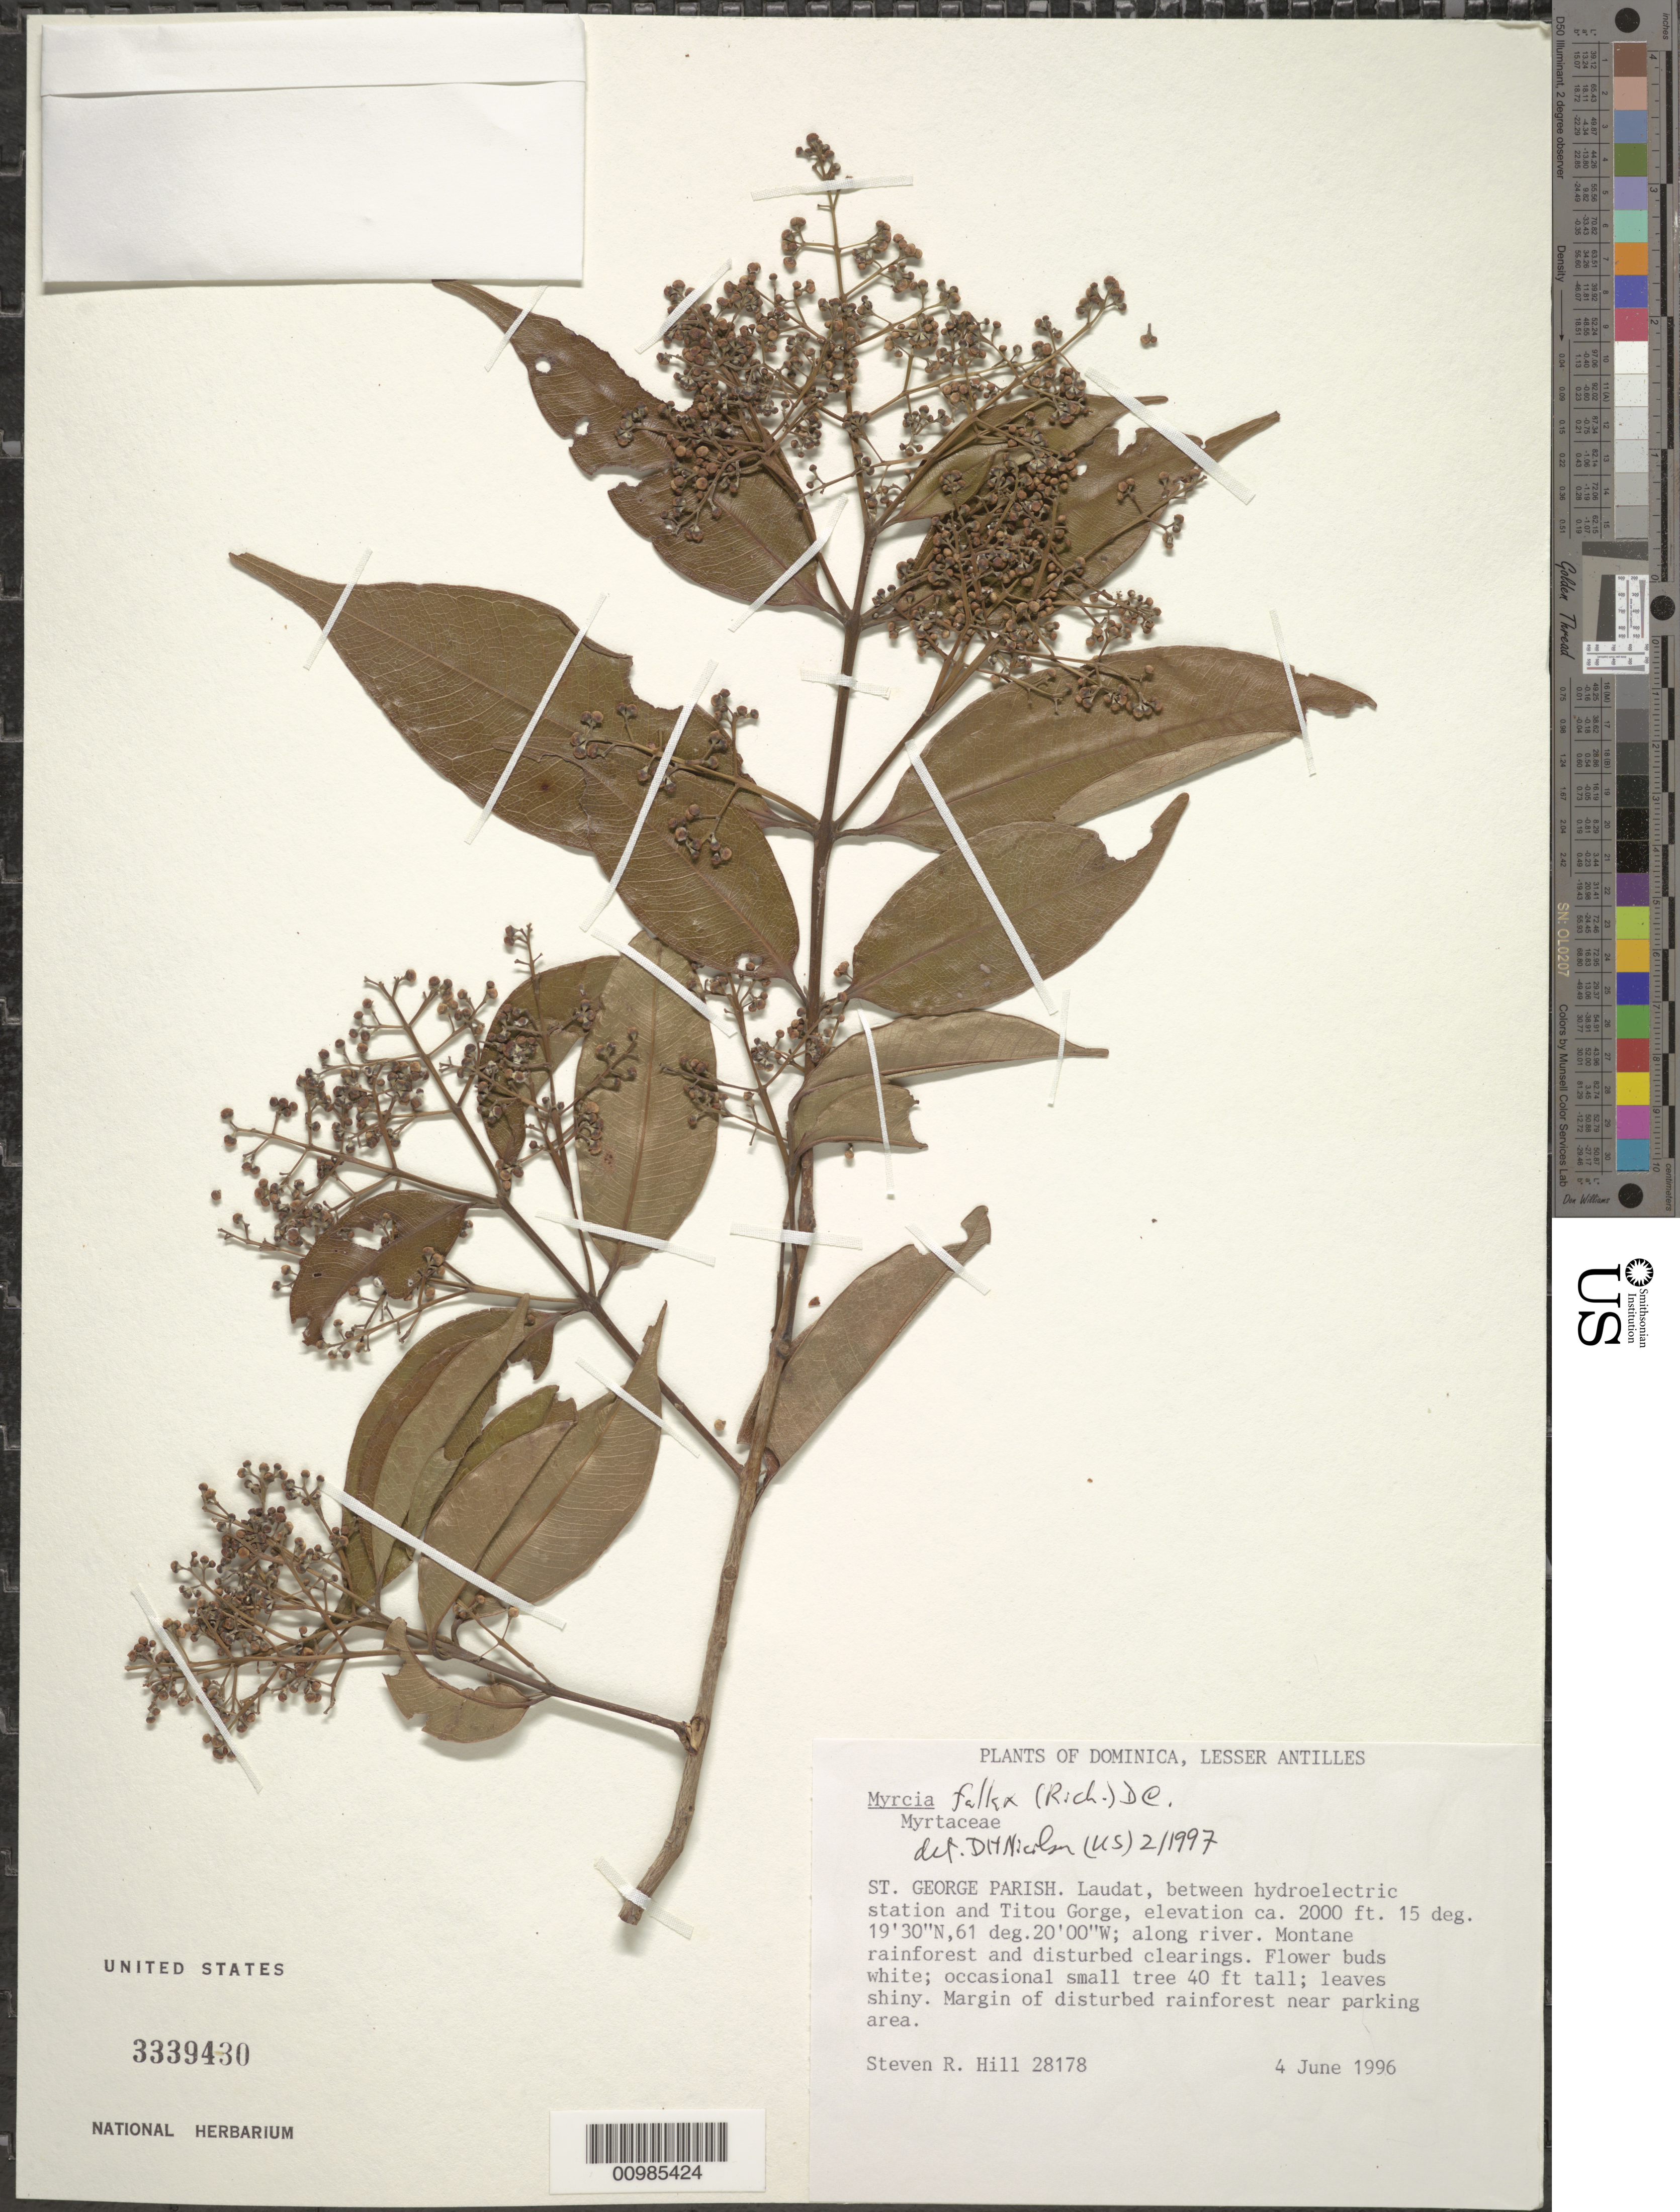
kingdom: Plantae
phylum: Tracheophyta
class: Magnoliopsida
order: Myrtales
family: Myrtaceae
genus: Myrcia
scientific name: Myrcia fallax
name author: (Rich.) DC.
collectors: S. R. Hill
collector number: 28178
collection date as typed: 04 Jun 1996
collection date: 1996-06-04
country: Dominica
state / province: St. George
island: Dominica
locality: Laudat, between hydroelectric station and Titou Gorge, along river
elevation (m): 610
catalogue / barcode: US 3339430